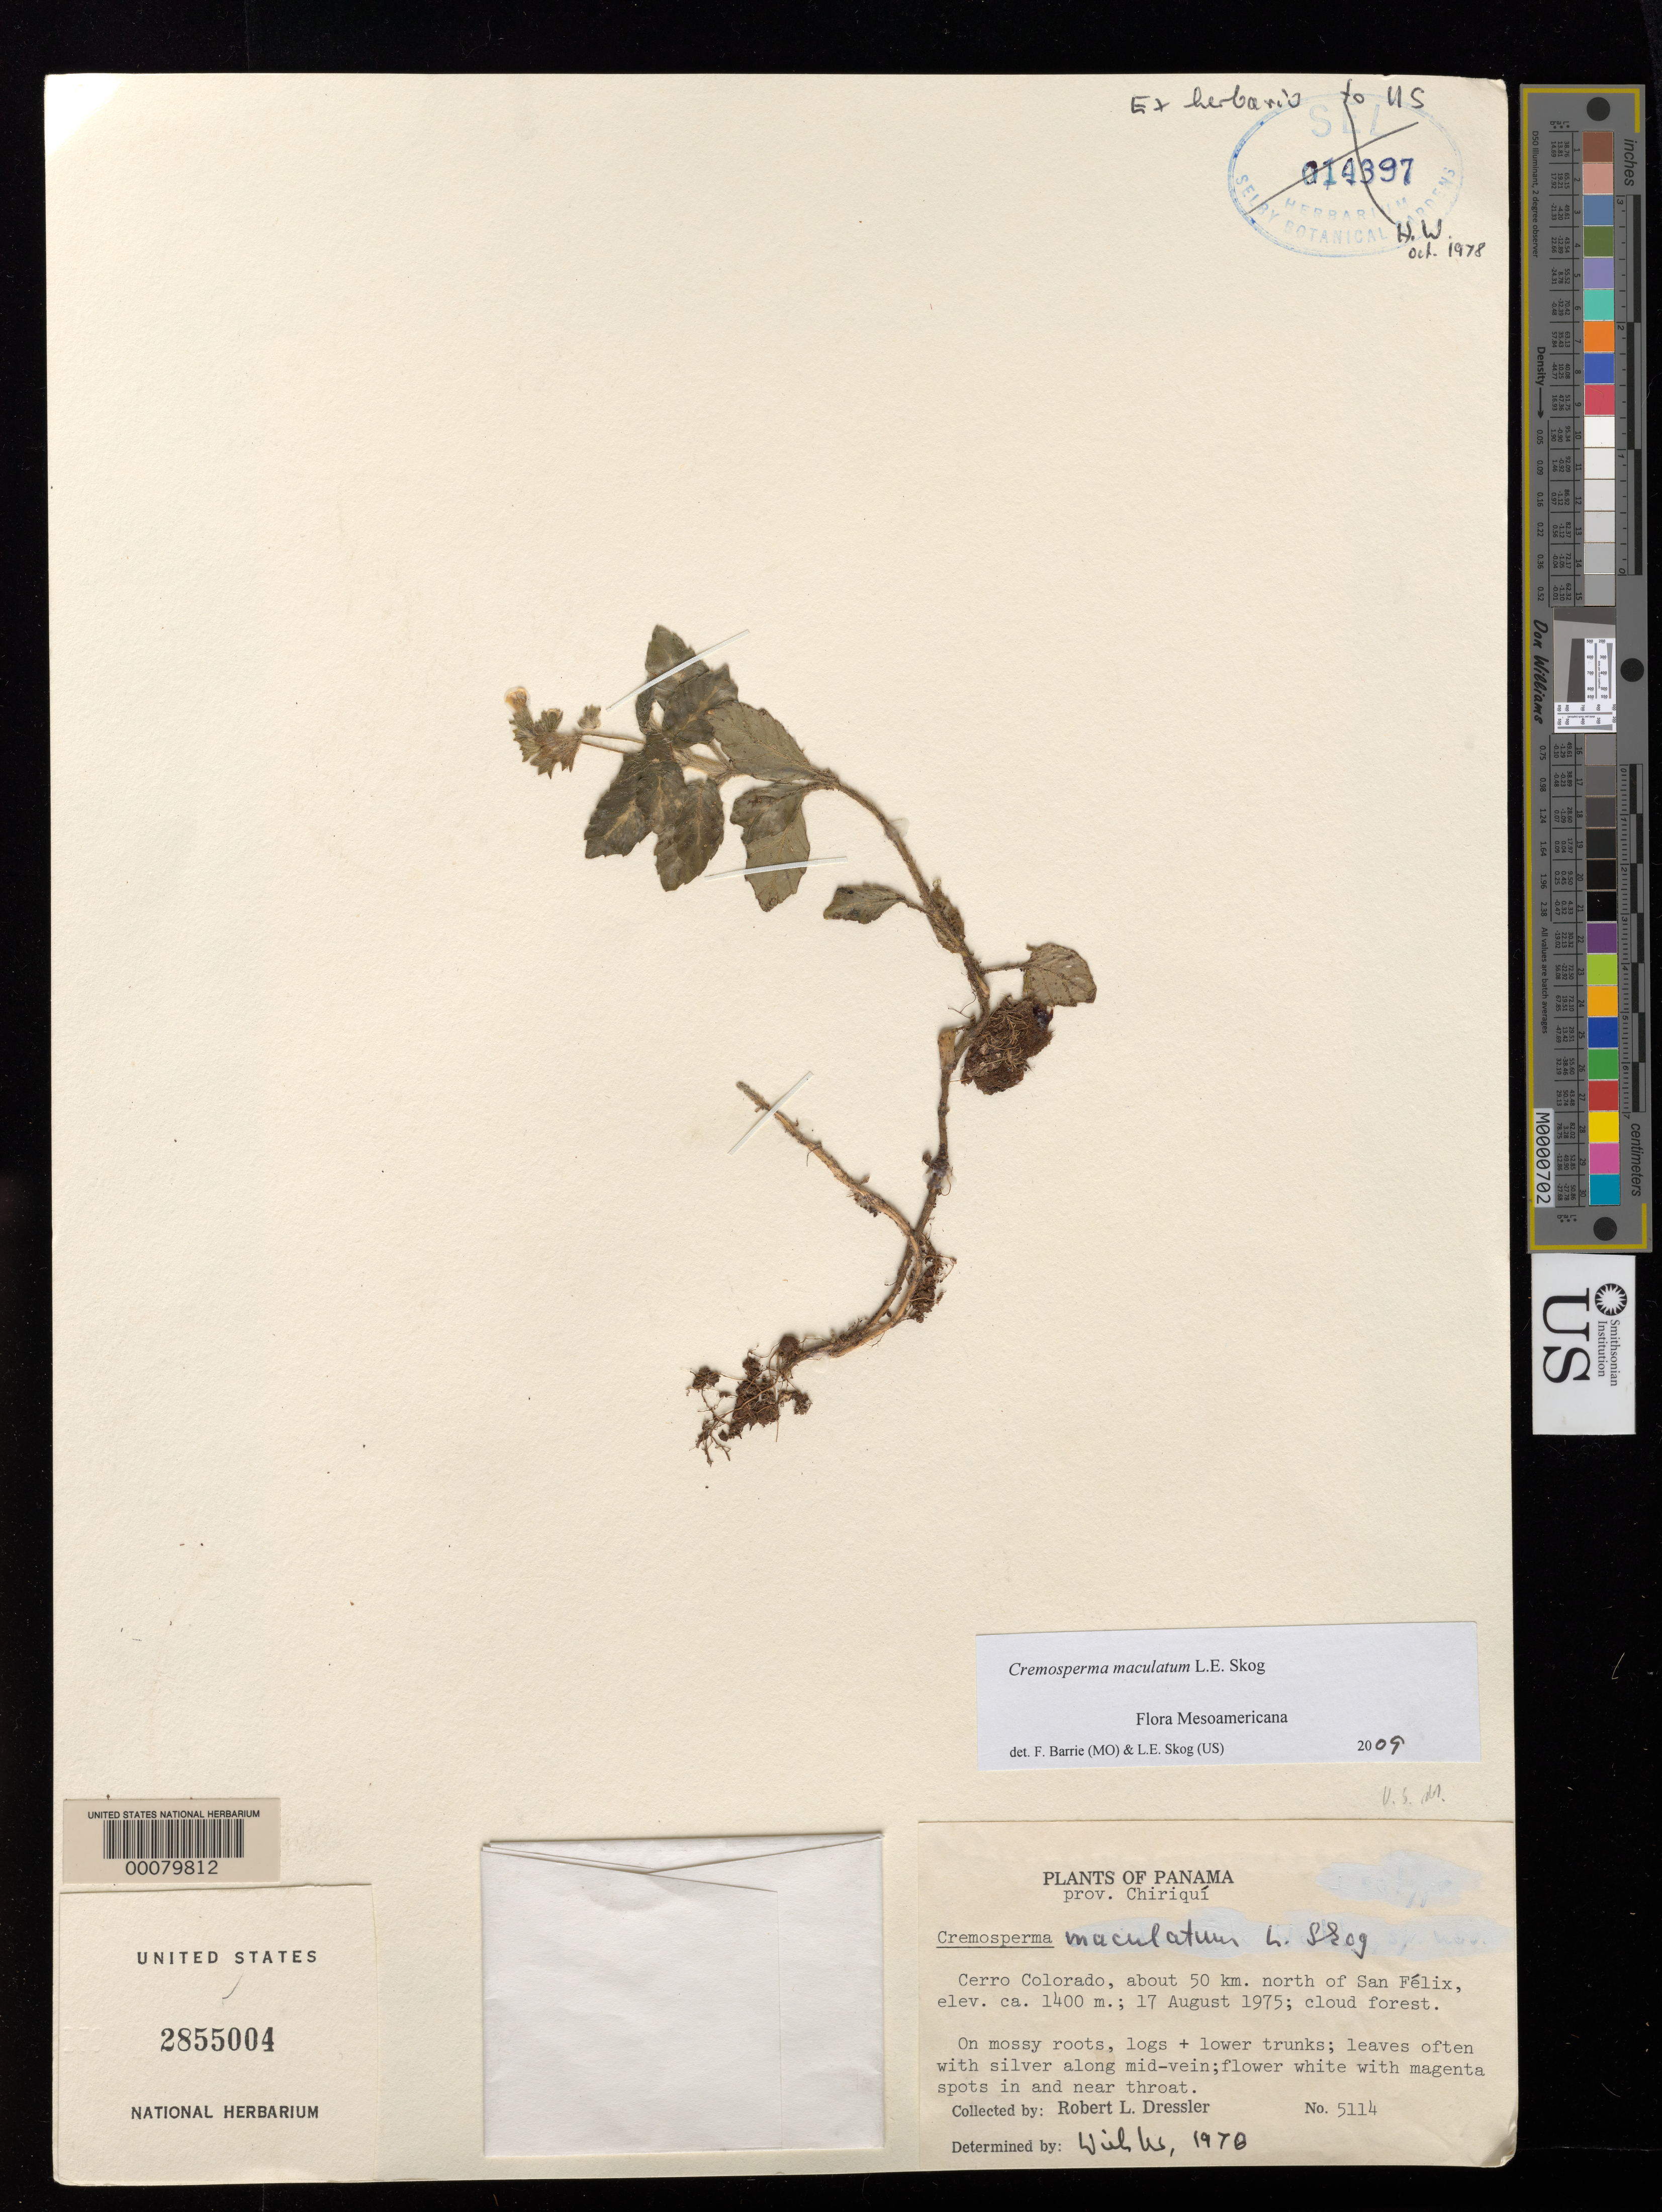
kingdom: Plantae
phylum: Tracheophyta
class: Magnoliopsida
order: Lamiales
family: Gesneriaceae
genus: Cremosperma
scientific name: Cremosperma maculatum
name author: L.E. Skog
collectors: R. Dressler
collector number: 5114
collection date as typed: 17 Aug 1975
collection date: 1975-08-17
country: Panama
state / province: Chiriquí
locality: Cerro Colorado, about 50 km N of San Felix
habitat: Cloud forest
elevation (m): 1400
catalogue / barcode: US 2855004